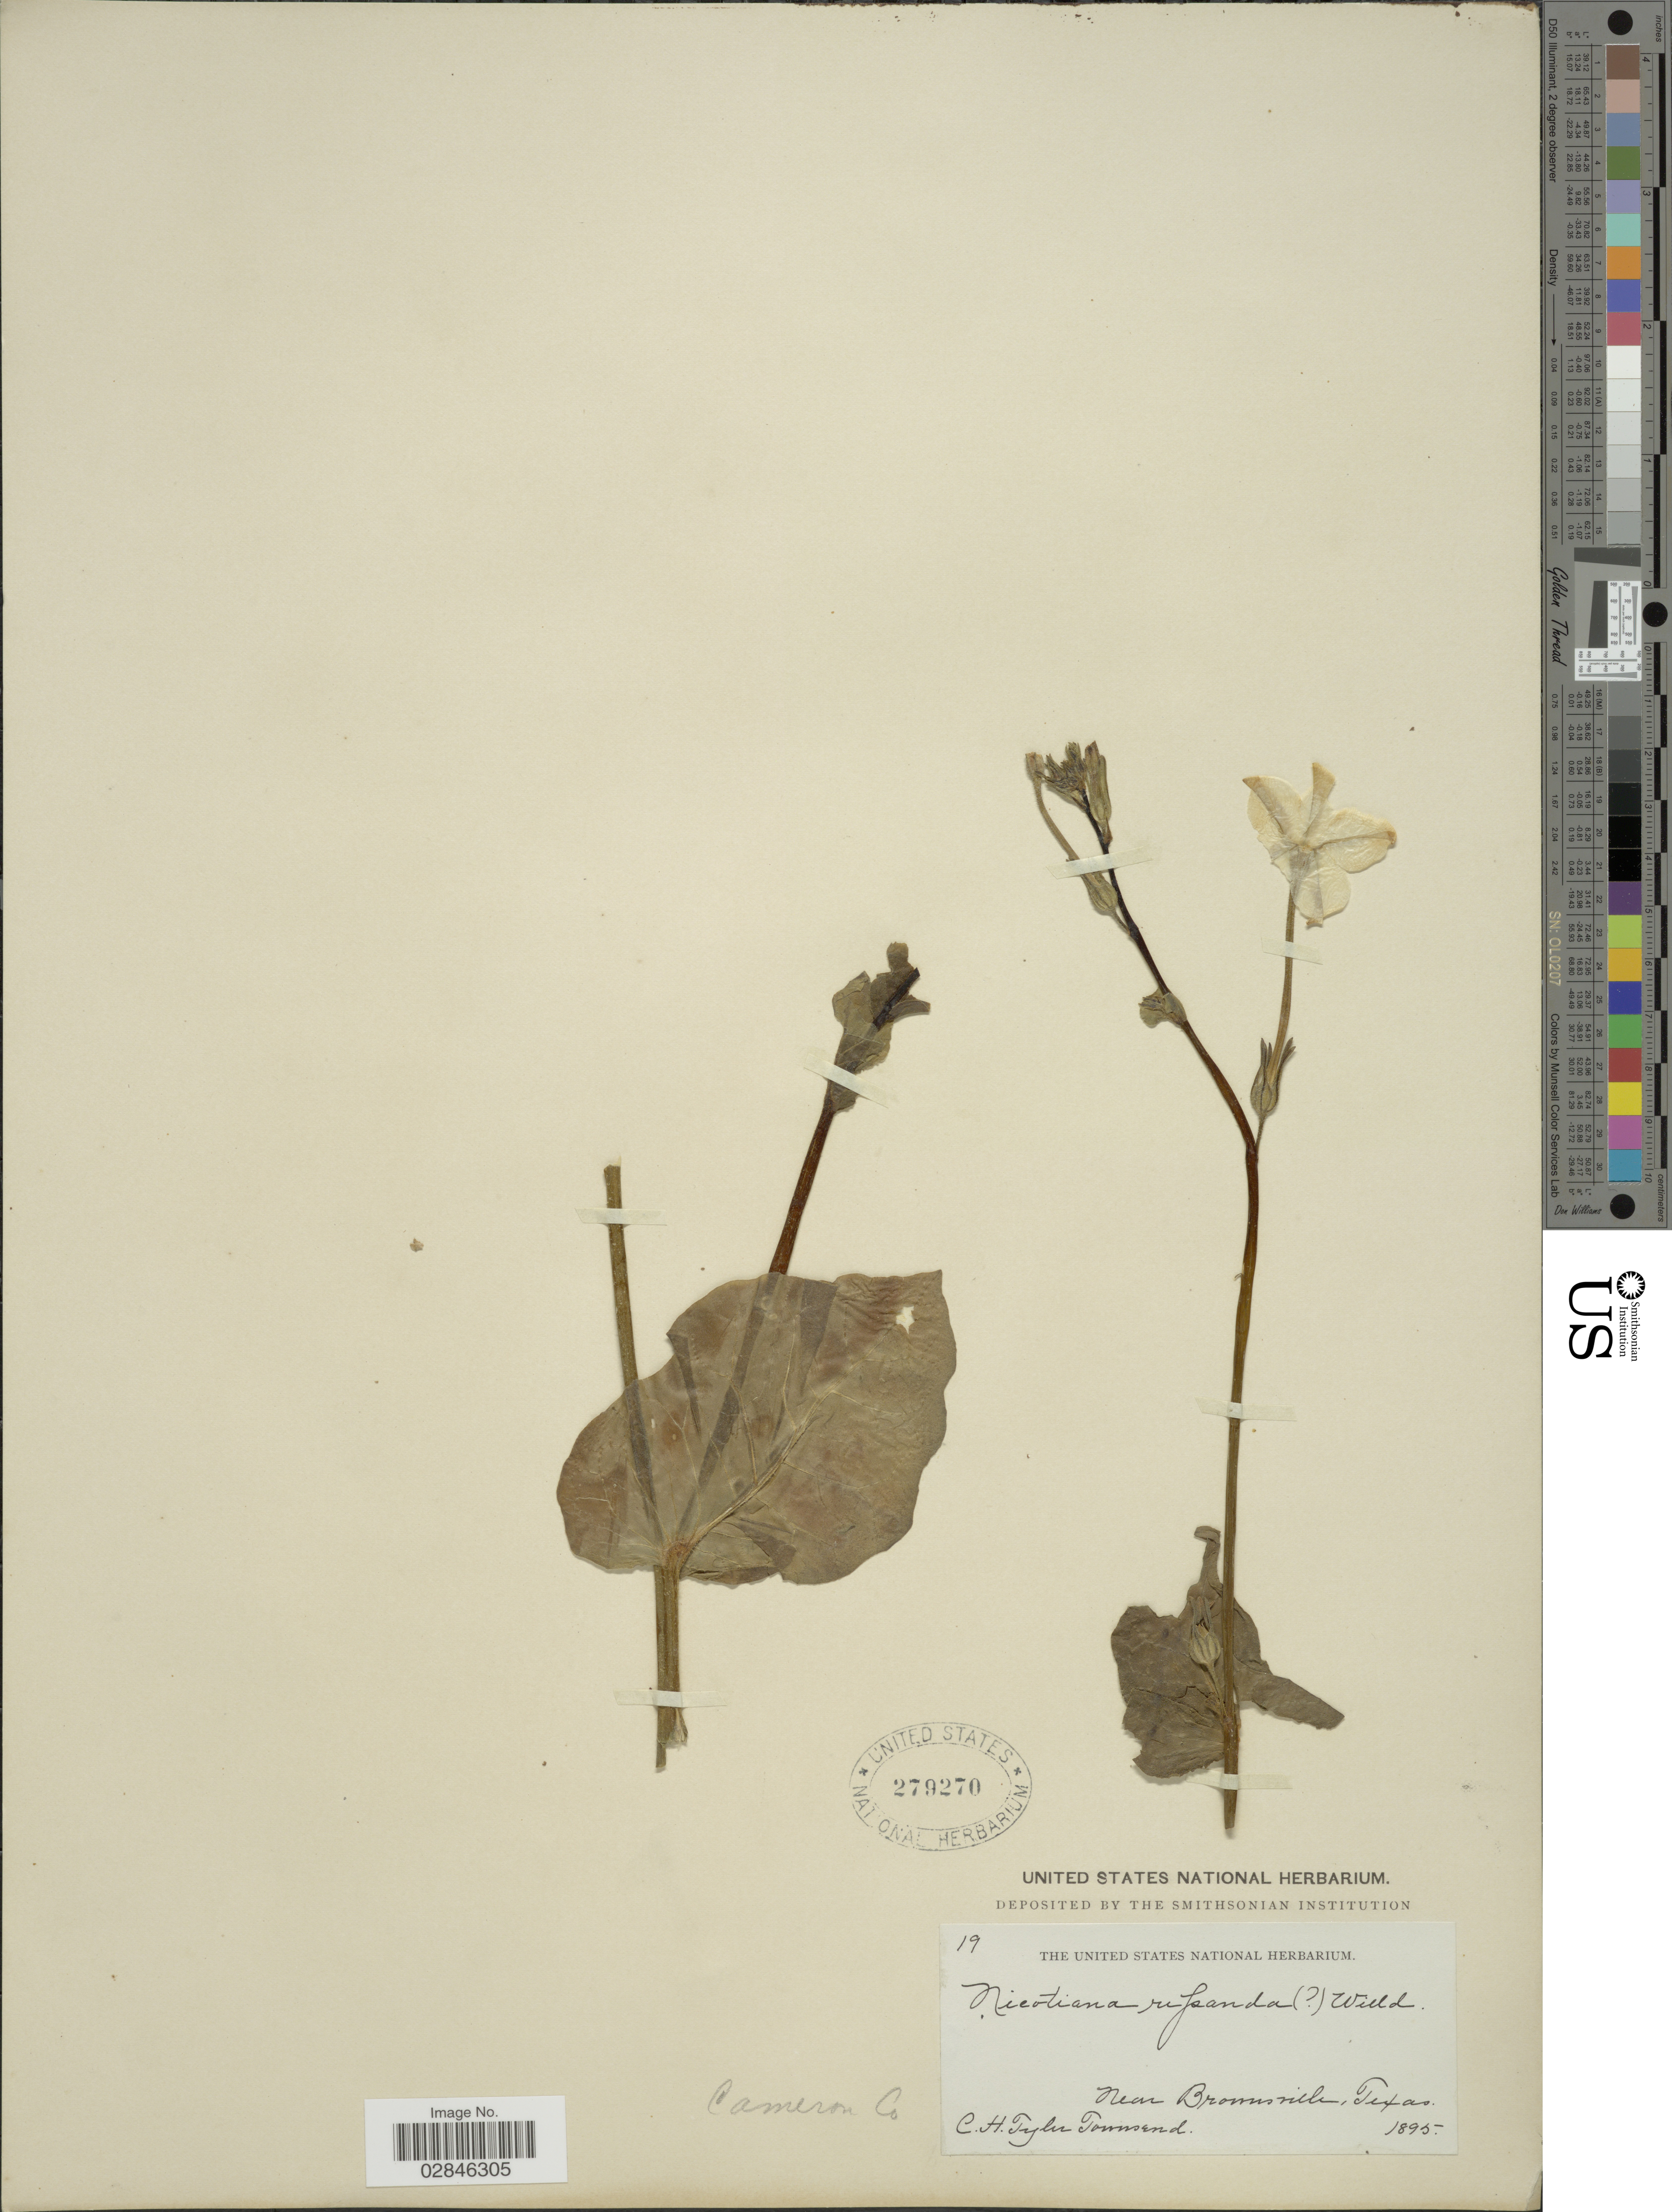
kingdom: Plantae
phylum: Tracheophyta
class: Magnoliopsida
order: Solanales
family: Solanaceae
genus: Nicotiana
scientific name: Nicotiana repanda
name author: Willd. ex Lehm.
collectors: C. H. T. Townsend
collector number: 19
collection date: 1895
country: United States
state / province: Texas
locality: Near Brownsville. Cameron Co.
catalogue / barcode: US 279270